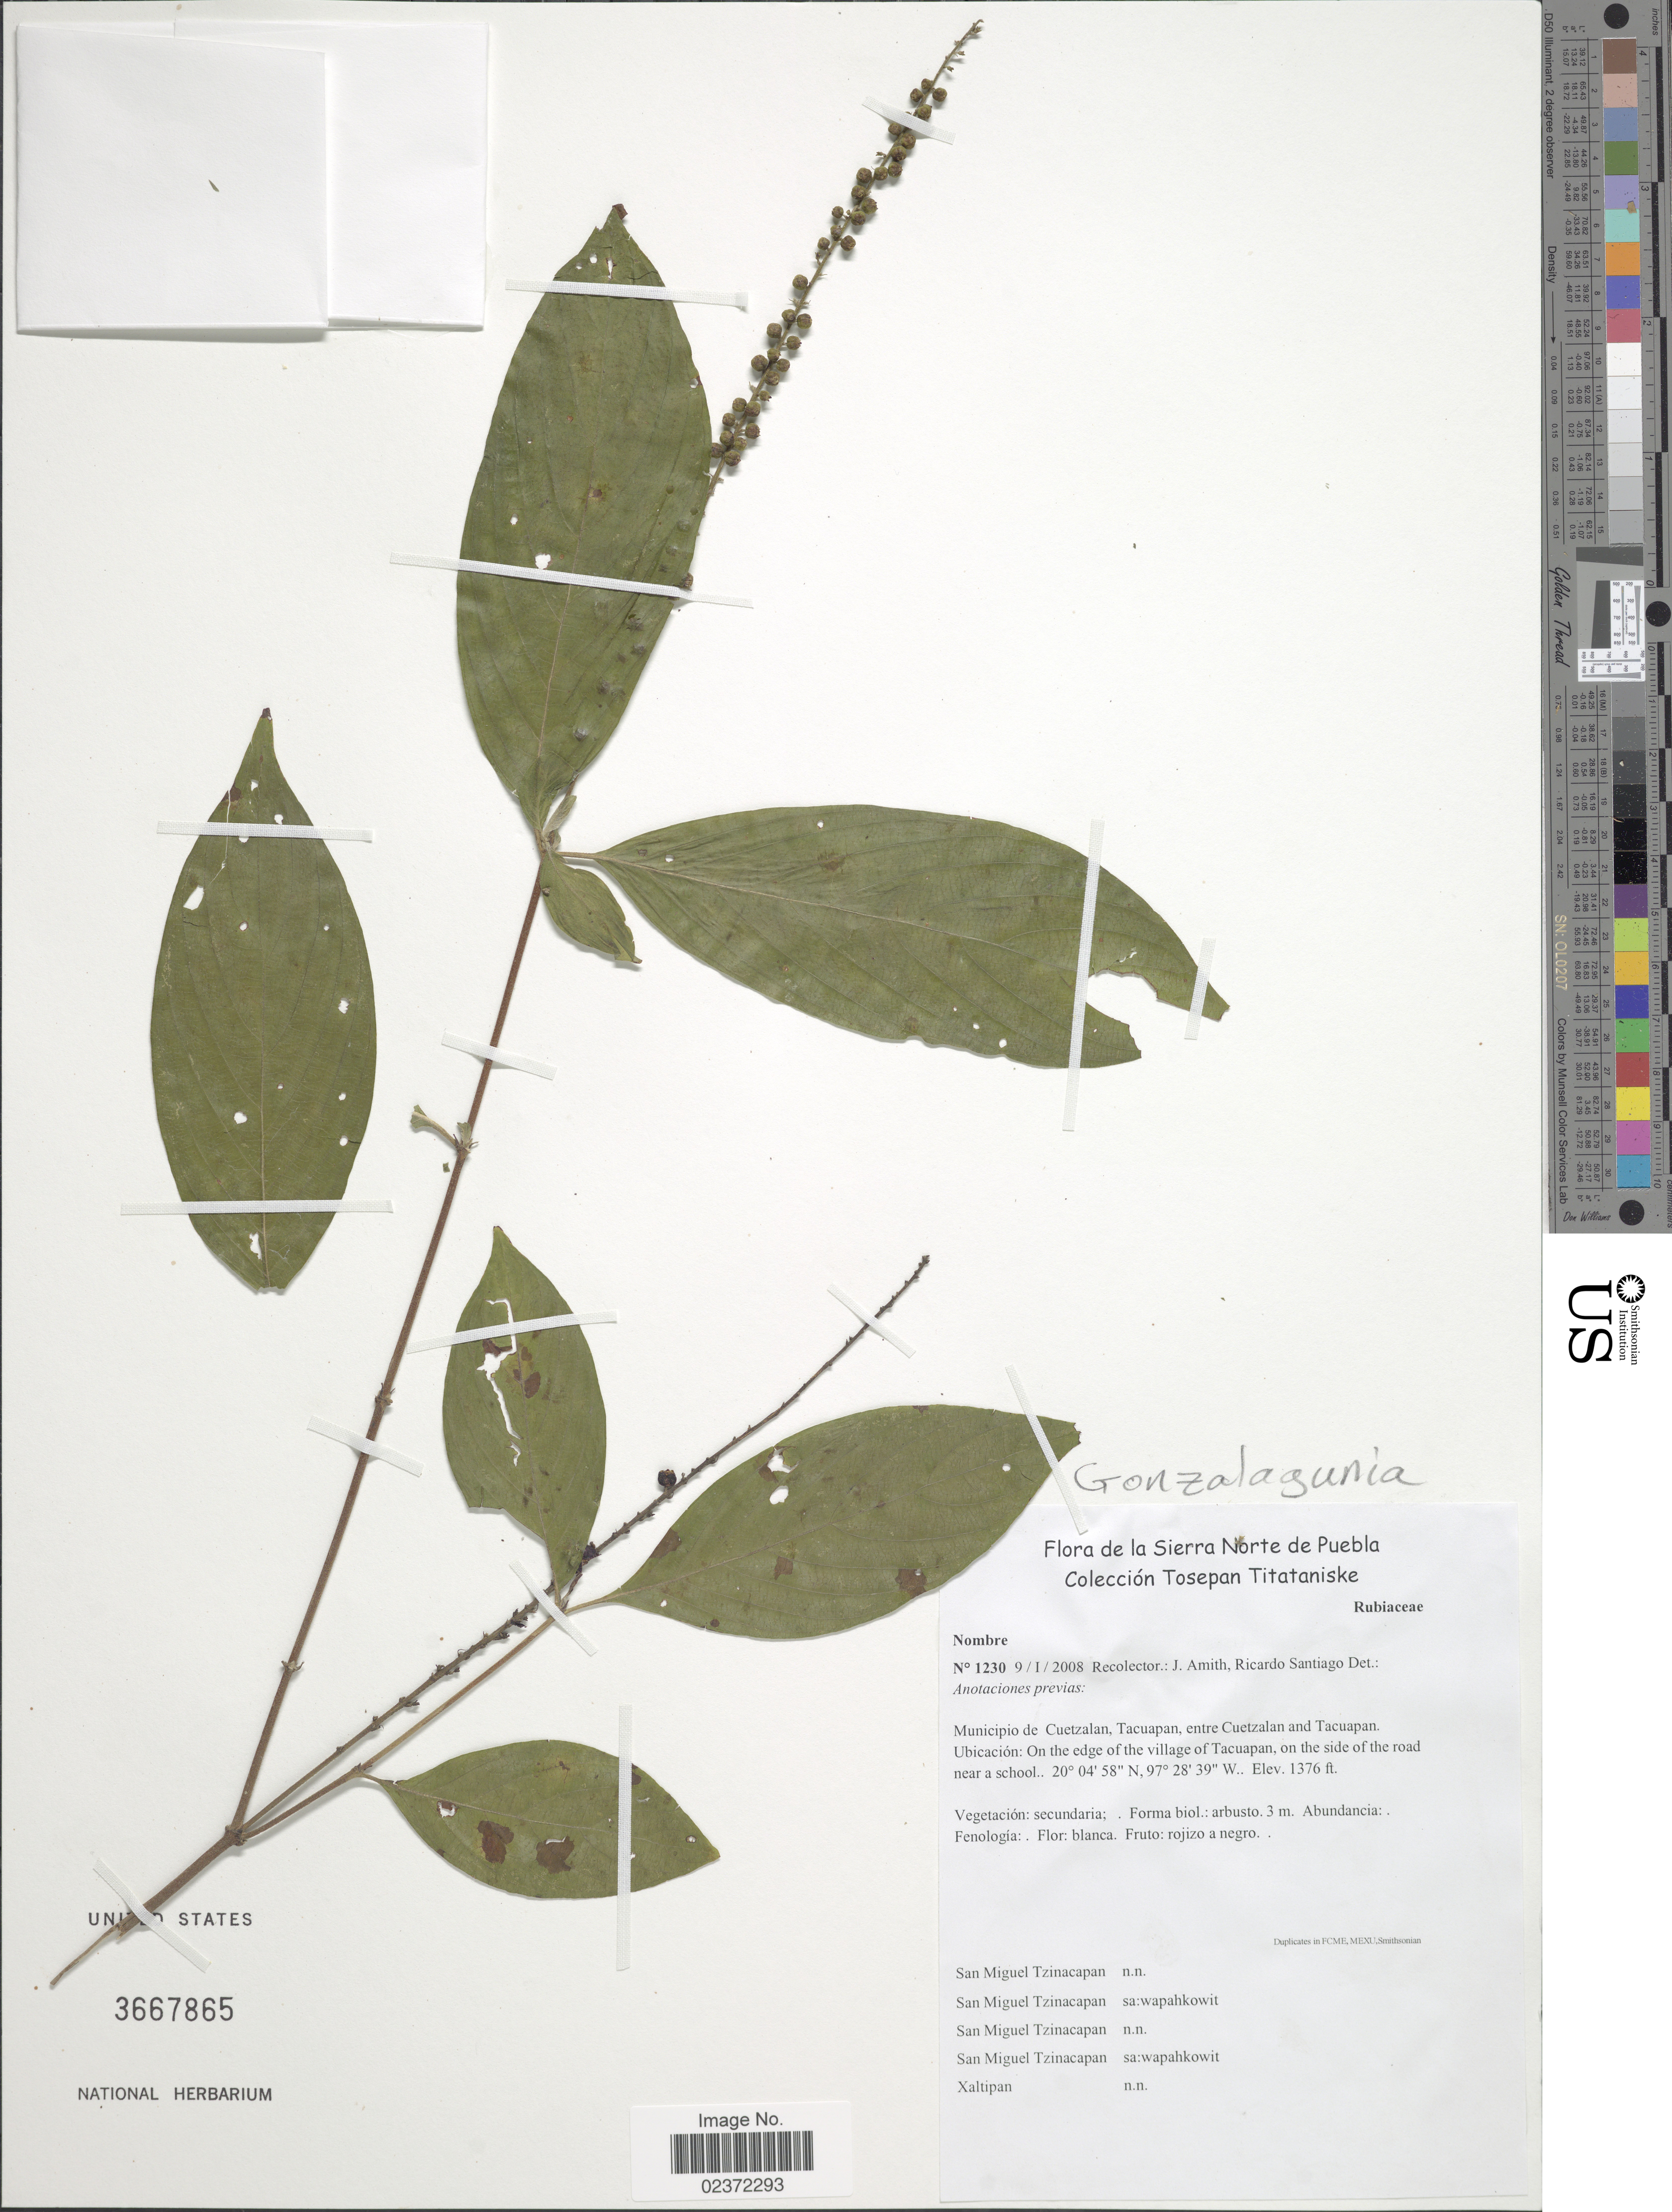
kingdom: Plantae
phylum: Tracheophyta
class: Magnoliopsida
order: Gentianales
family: Rubiaceae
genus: Duggena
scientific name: Duggena sp.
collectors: J. D. Amith & R. Santiago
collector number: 1230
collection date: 2008-01-09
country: Mexico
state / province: Puebla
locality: De la Sierra Norte de Puebla, Municipio de Cuetzalan, Tacuapan, entre Cuetzalan and Tacuapan, Ubicacion: on the edge of the village of Tacuapan, on the side of the road near a school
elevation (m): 419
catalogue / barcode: US 3667865